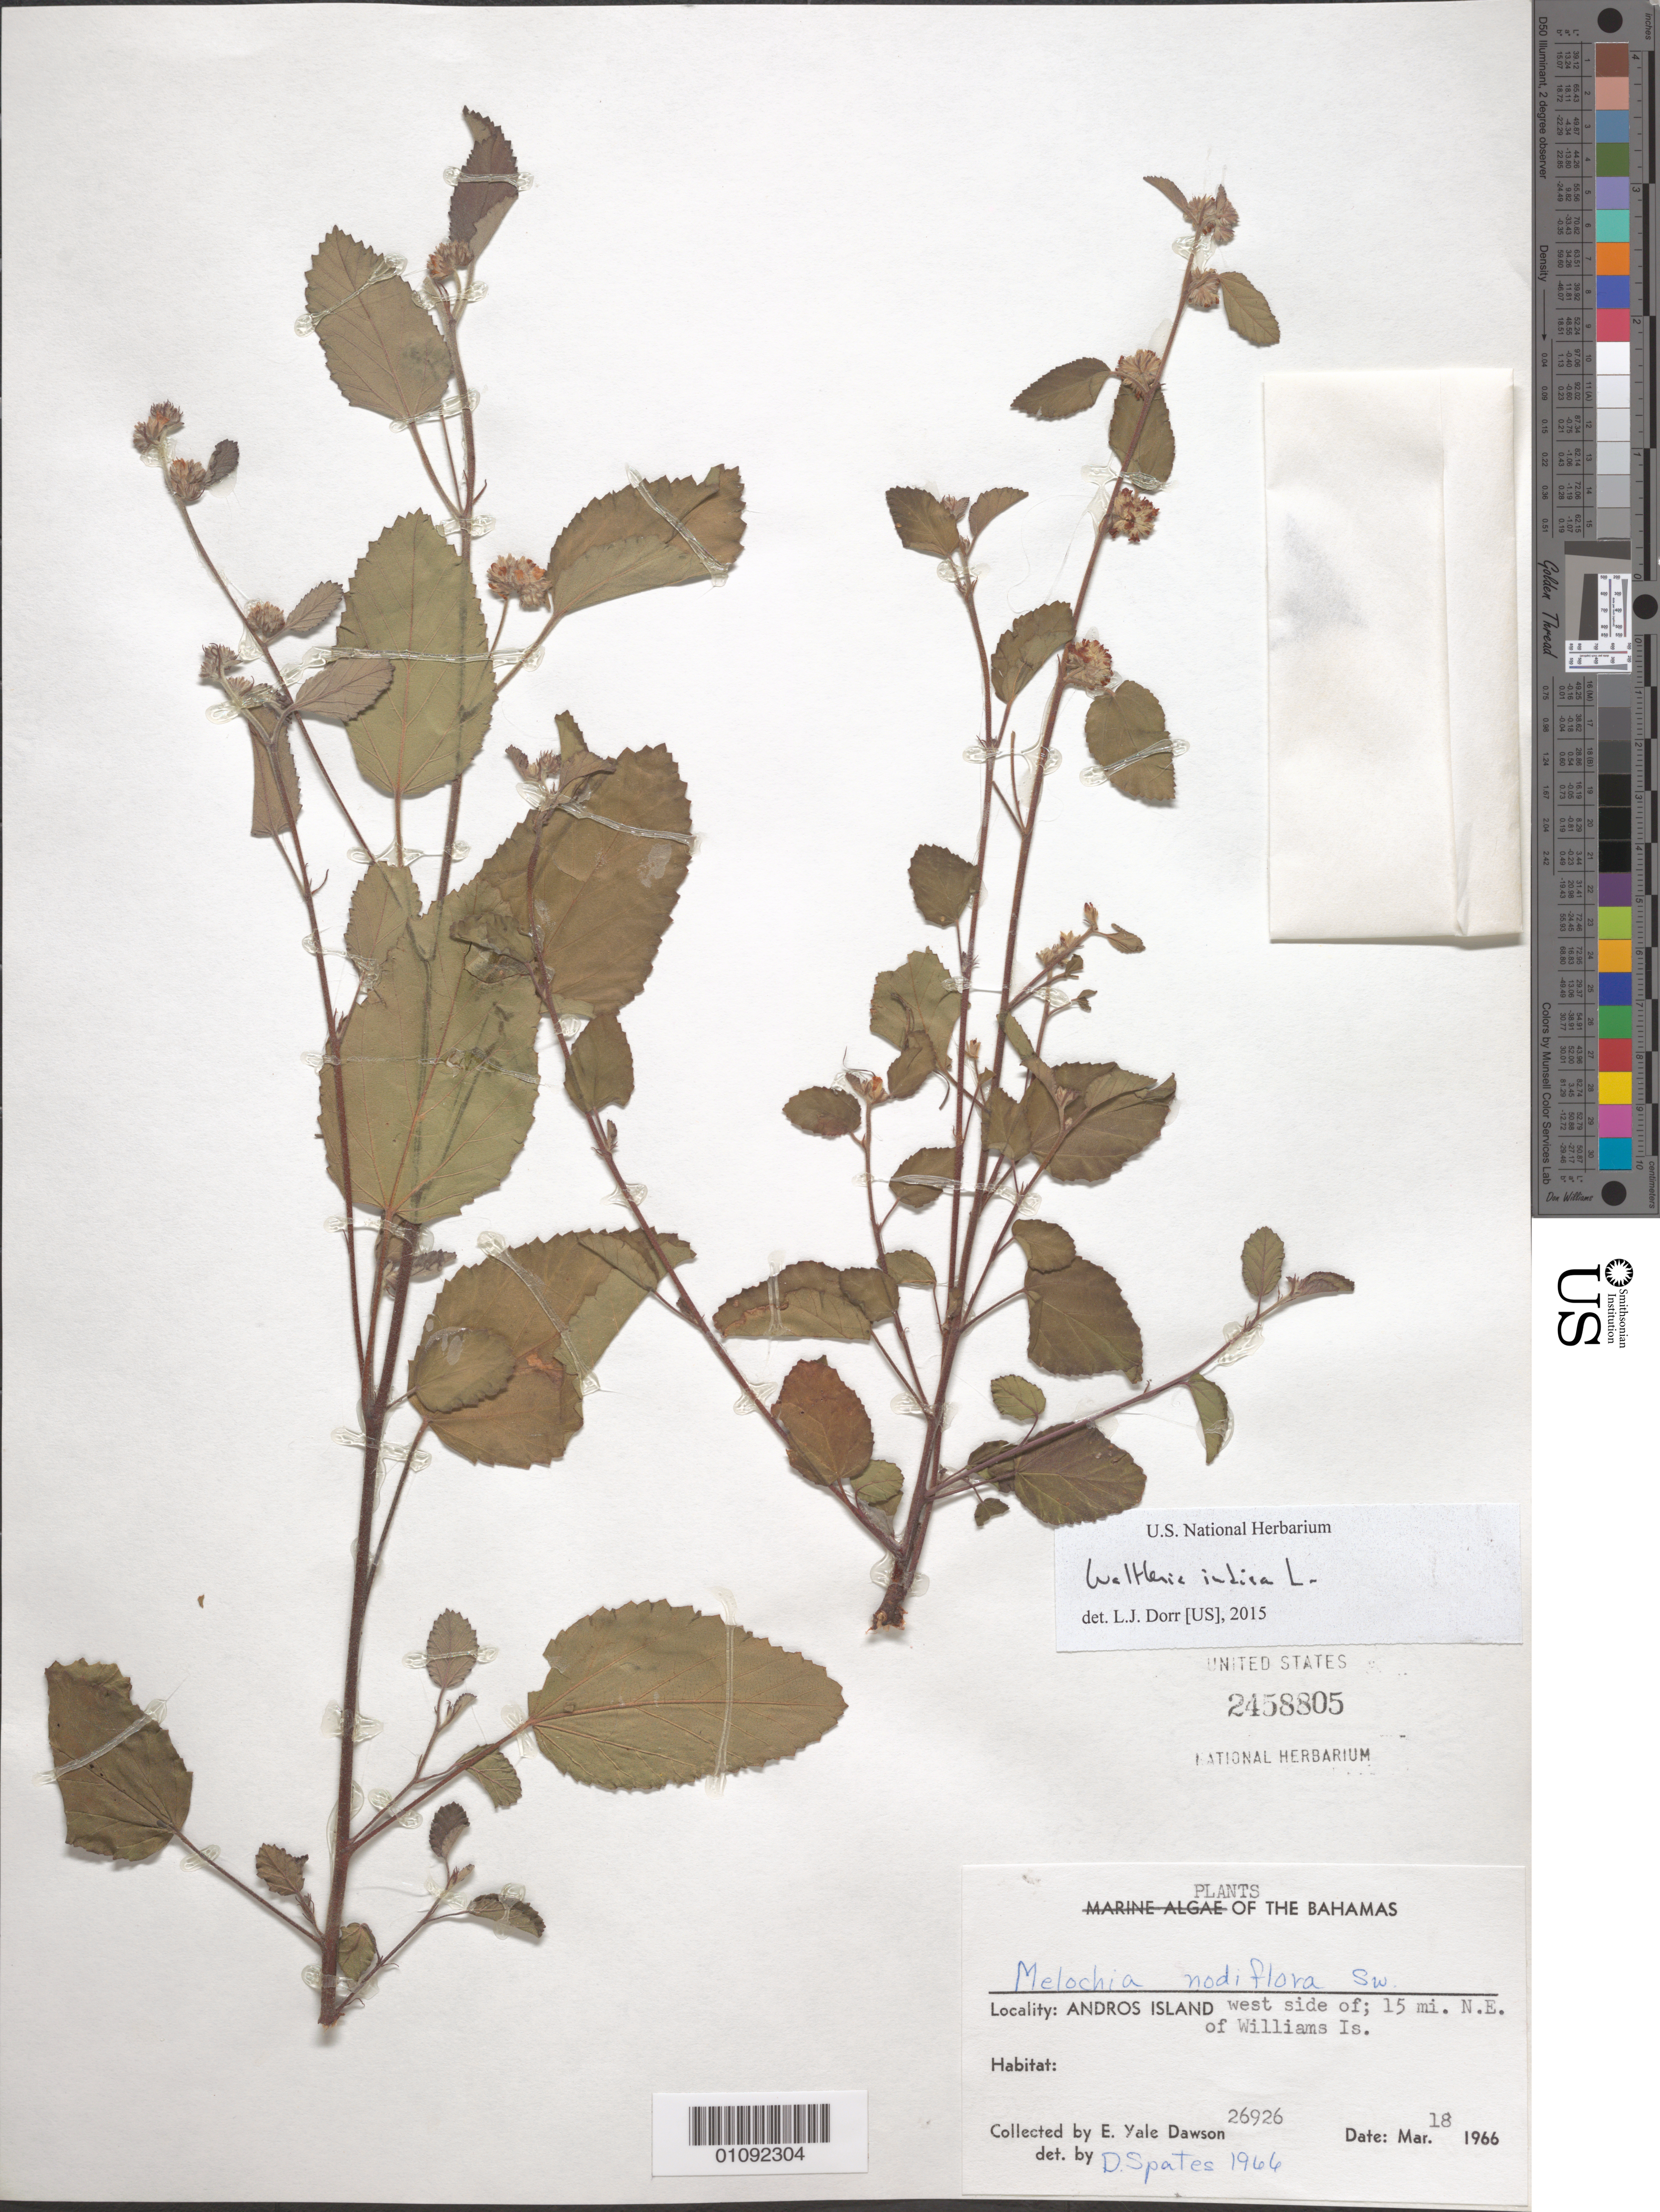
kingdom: Plantae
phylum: Tracheophyta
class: Magnoliopsida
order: Malvales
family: Malvaceae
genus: Waltheria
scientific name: Waltheria indica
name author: L.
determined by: Dorr, L. J., (BOT), Smithsonian Institution - National Museum of Natural History (UNITED STATES)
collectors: E. Y. Dawson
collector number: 26926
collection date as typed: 18 Mar 1966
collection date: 1966-03-18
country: Bahamas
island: Andros I.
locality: W side of Andros Island, 15 mi. NE of Williams Is.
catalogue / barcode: US 2458805